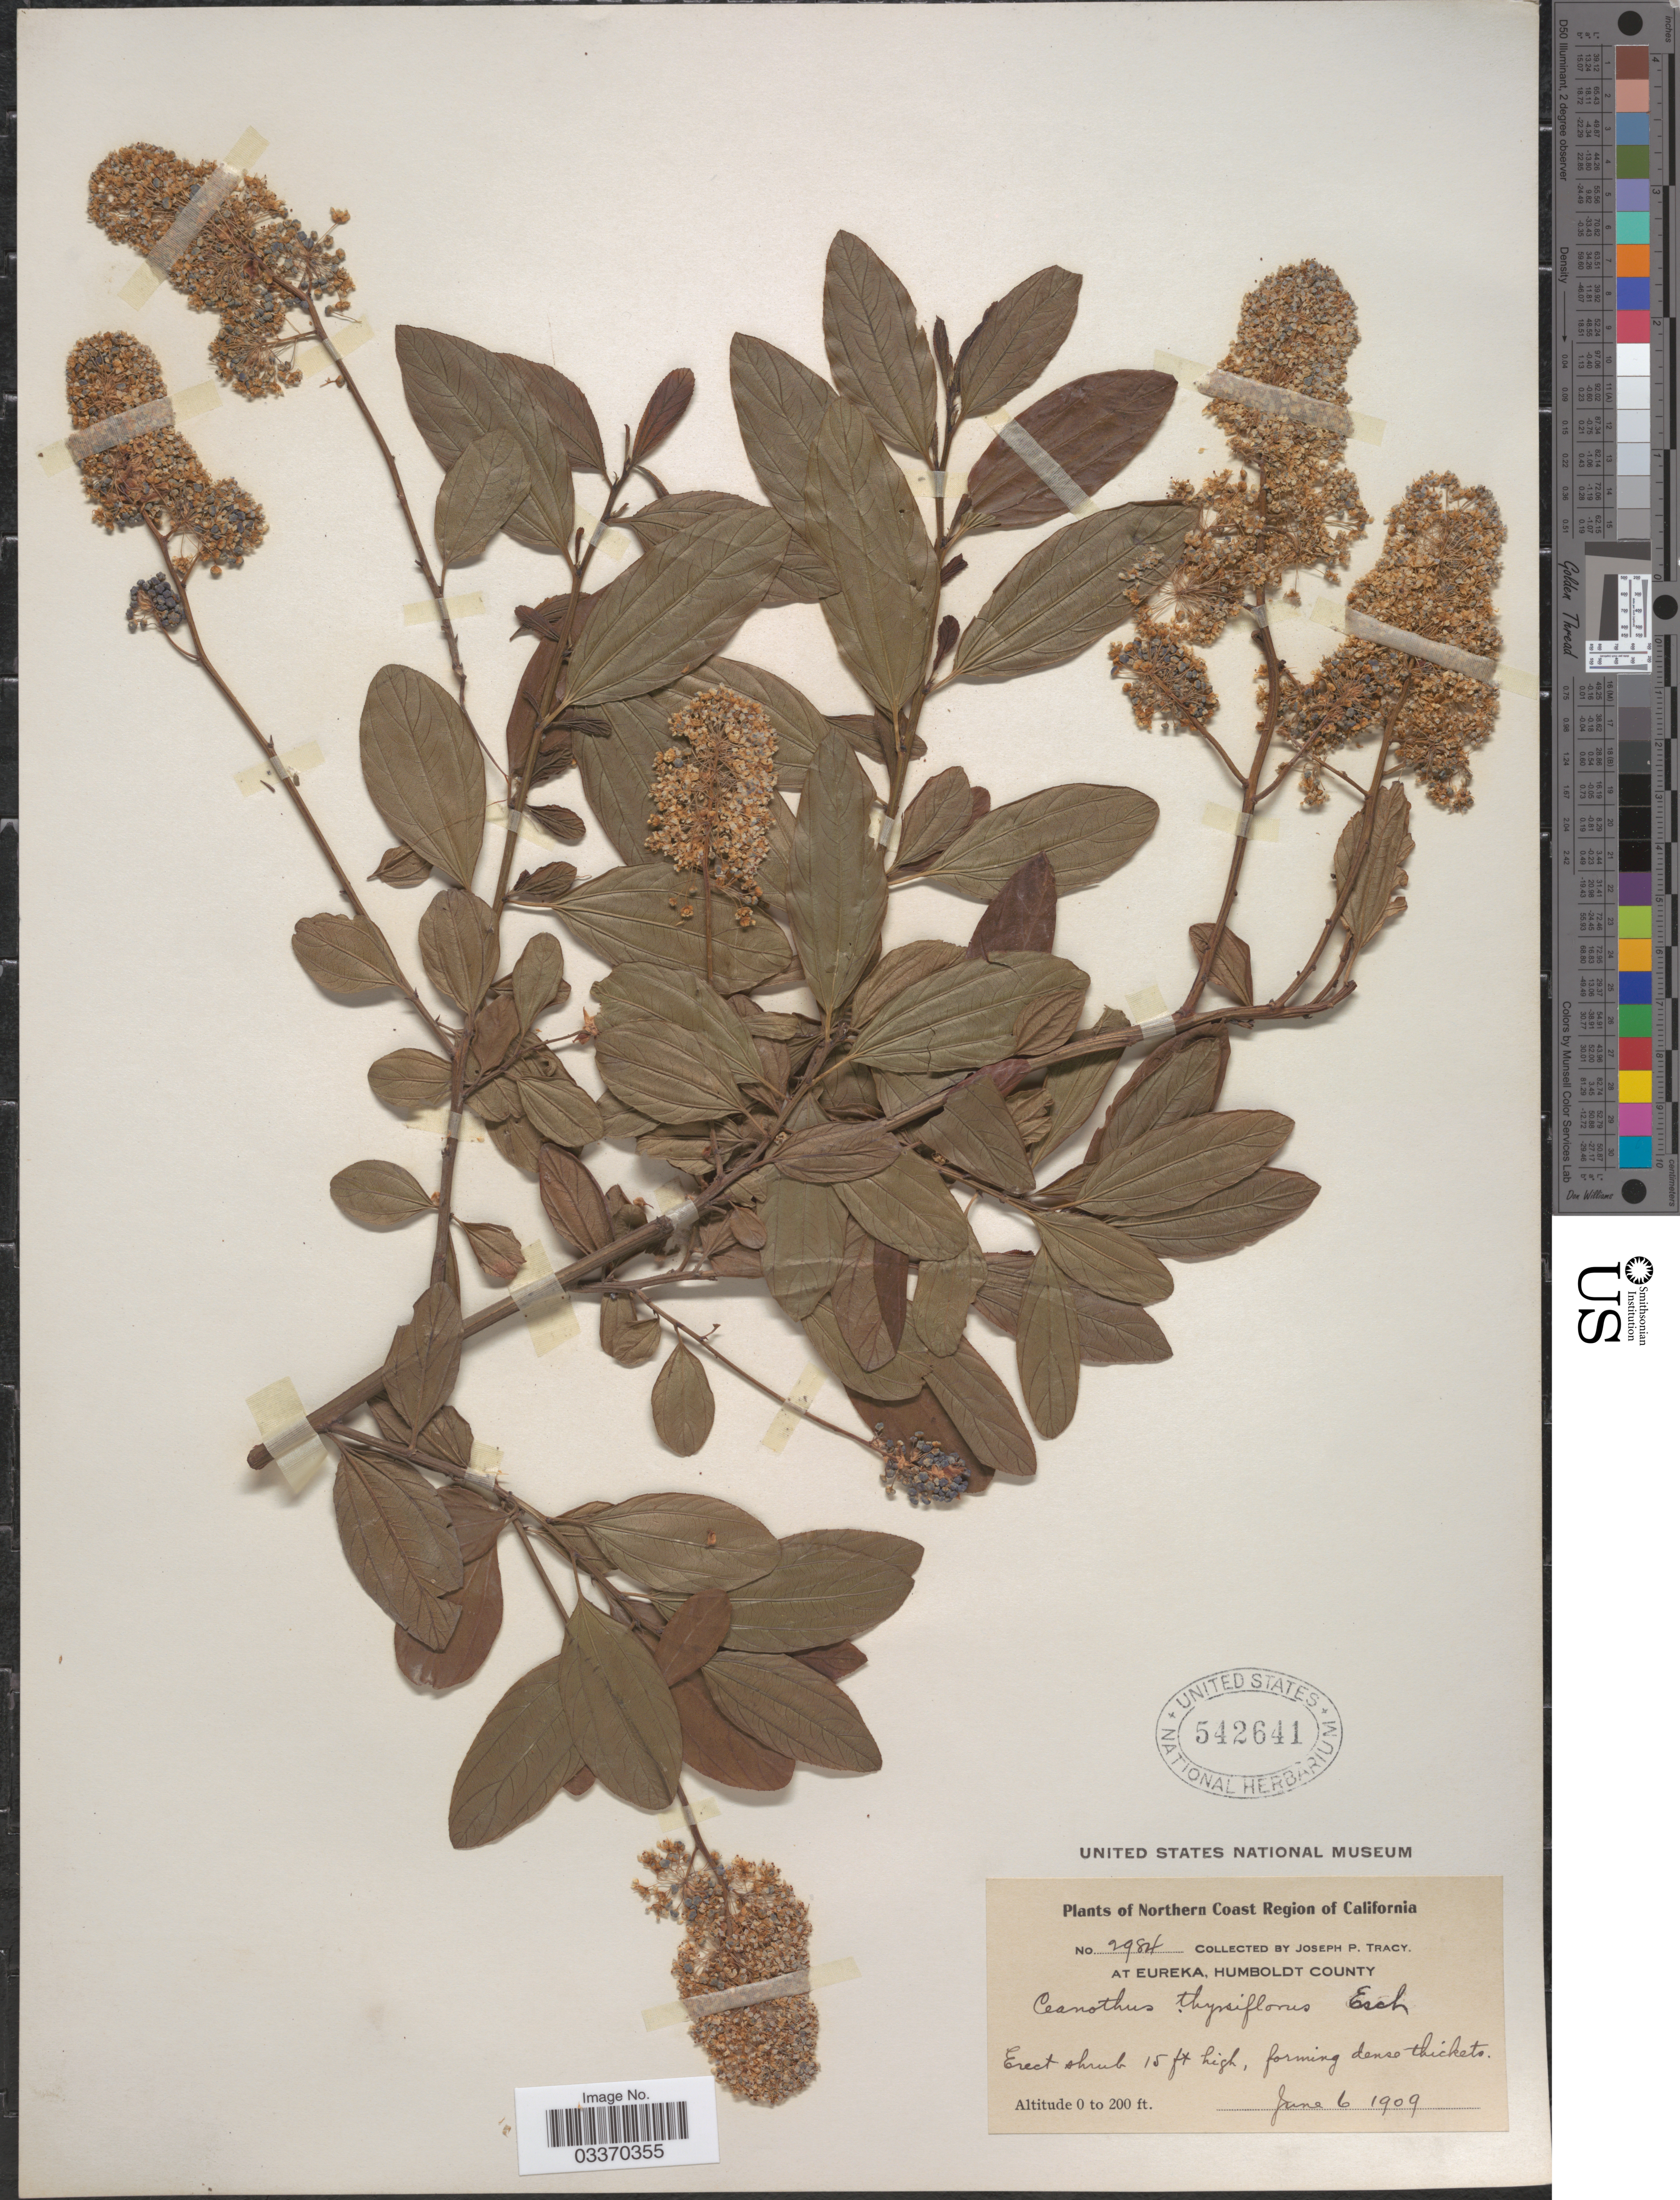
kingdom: Plantae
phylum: Tracheophyta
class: Magnoliopsida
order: Rosales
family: Rhamnaceae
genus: Ceanothus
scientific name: Ceanothus thyrsiflorus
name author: Eschsch.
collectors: J. Tracy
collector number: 2984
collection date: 1909-06-06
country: United States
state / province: California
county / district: Humboldt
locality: Northern Coast Region of California. At Eureka, Humboldt County.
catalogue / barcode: US 542641